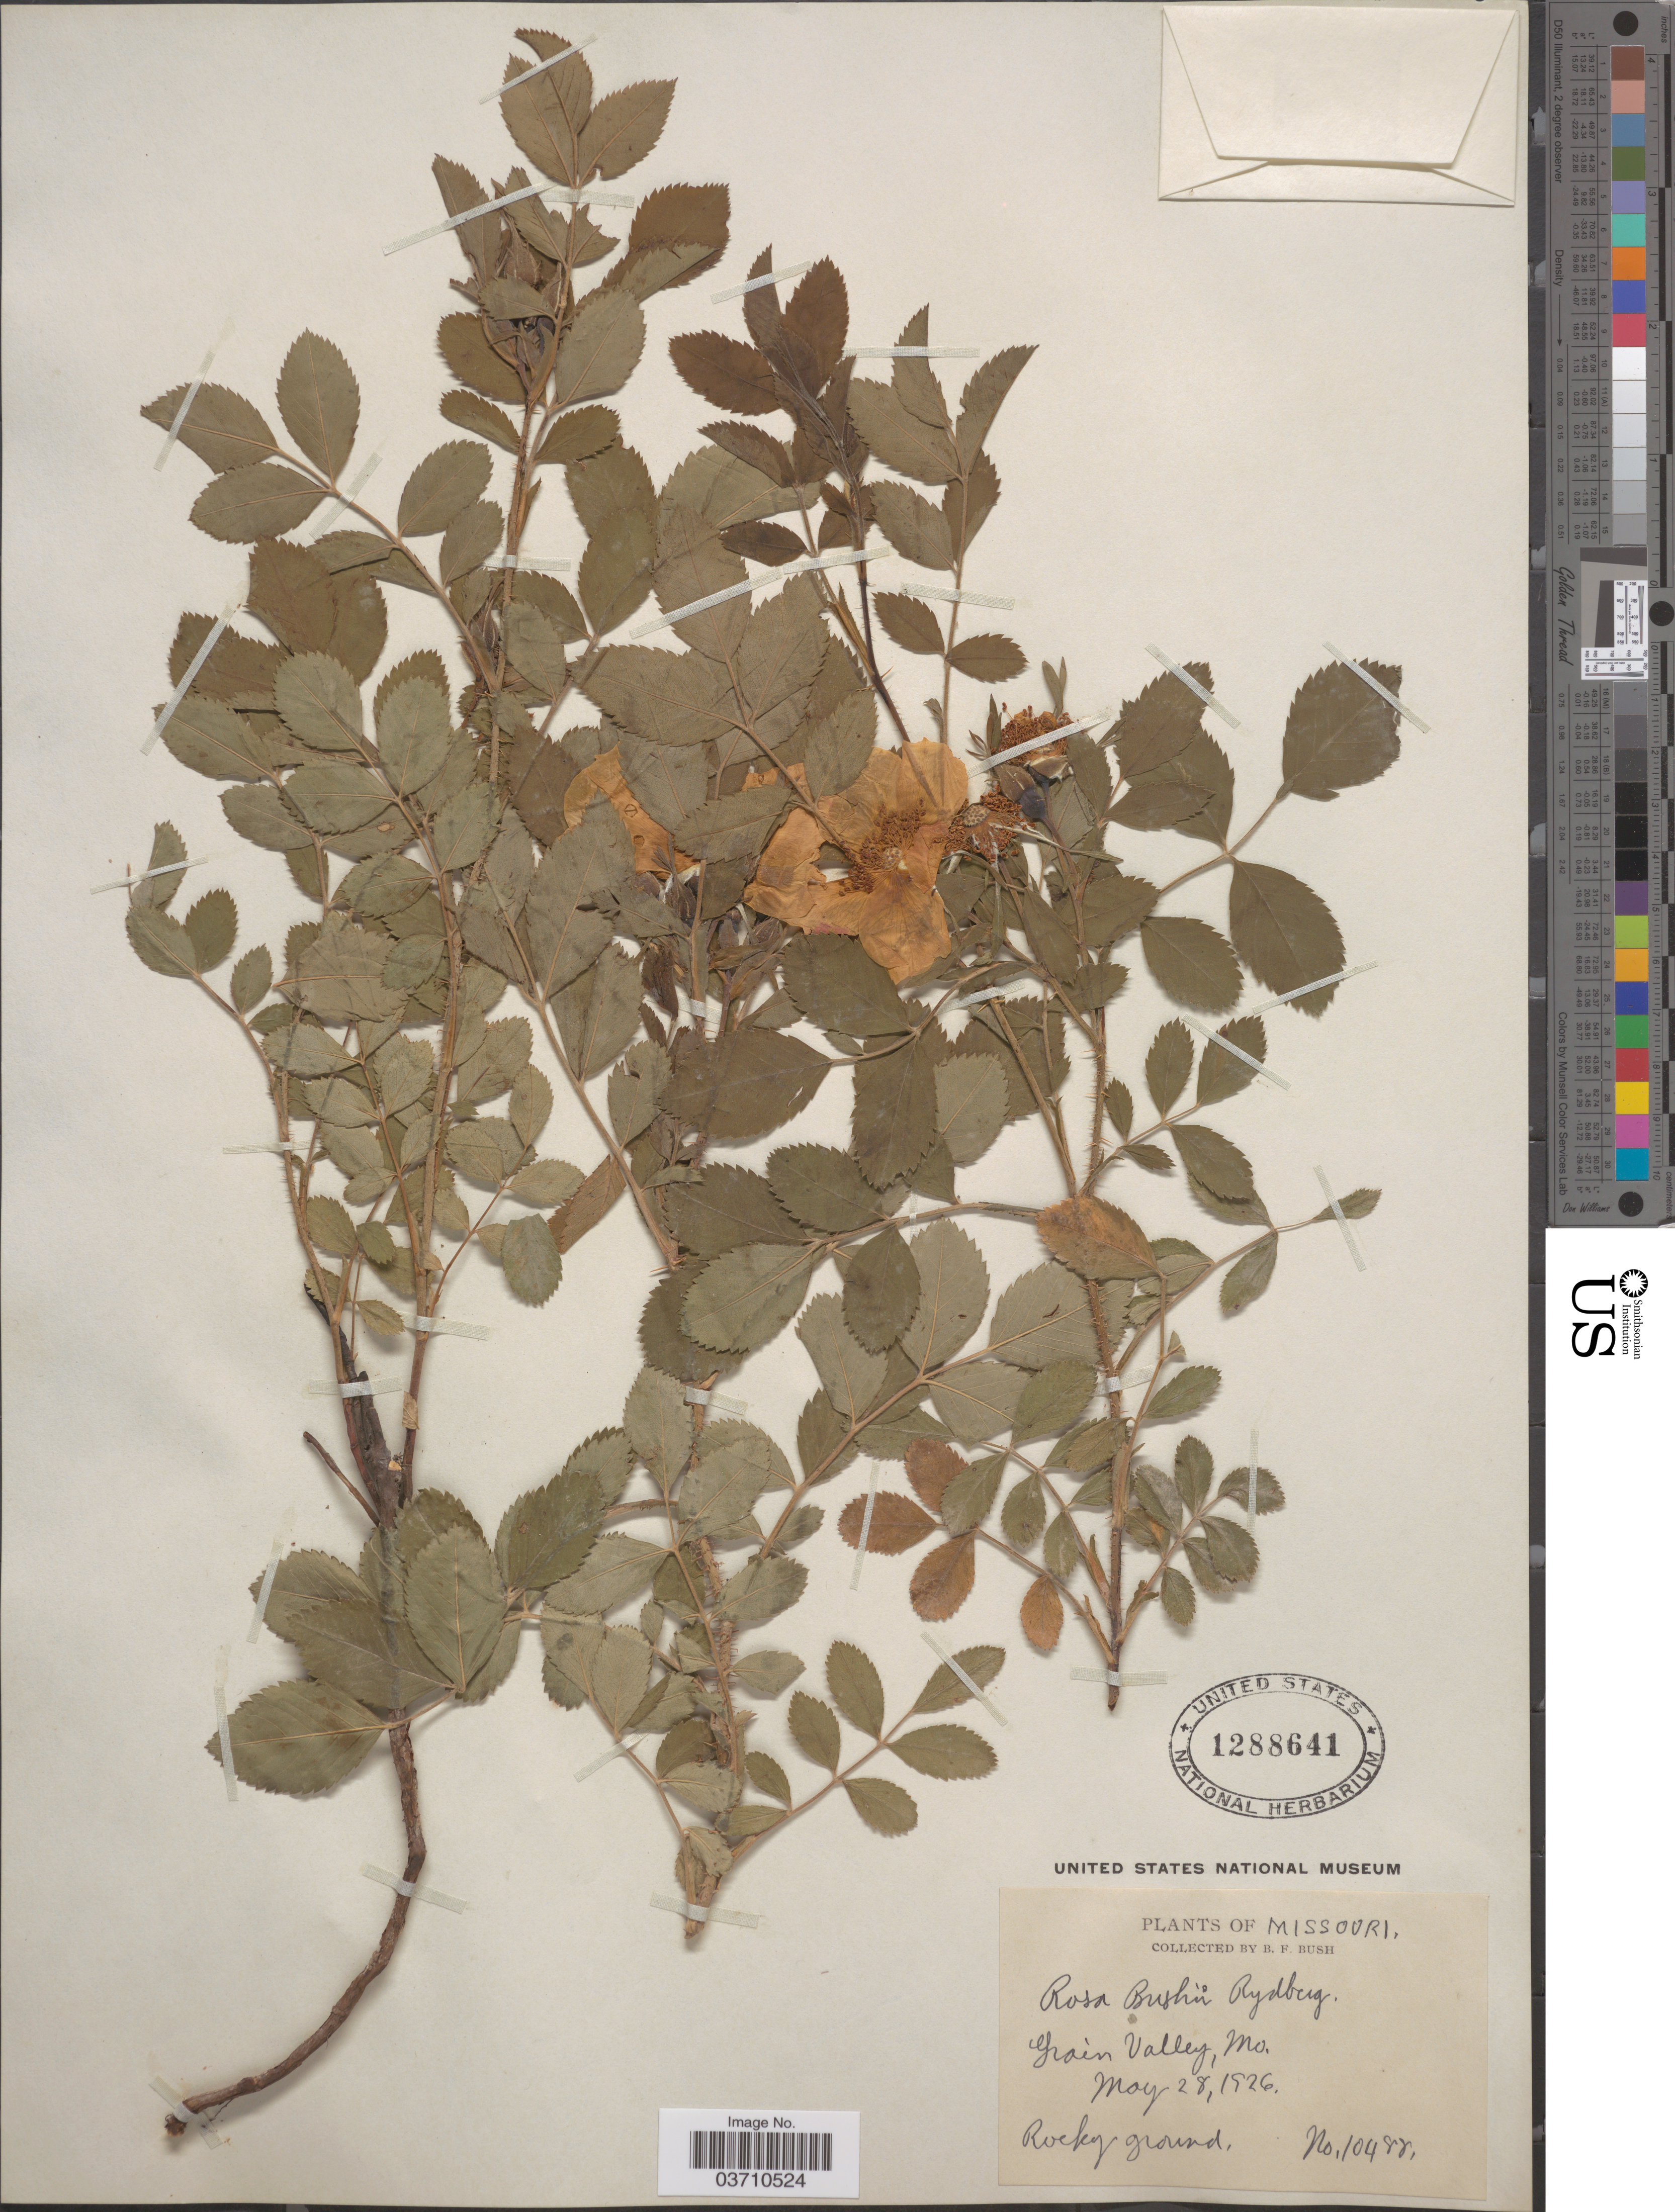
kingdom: Plantae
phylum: Tracheophyta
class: Magnoliopsida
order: Rosales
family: Rosaceae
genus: Rosa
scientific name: Rosa bushii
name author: Rydb.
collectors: B. F. Bush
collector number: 10488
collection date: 1926-05-28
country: United States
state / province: Missouri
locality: Grain Valley.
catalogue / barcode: US 1288641